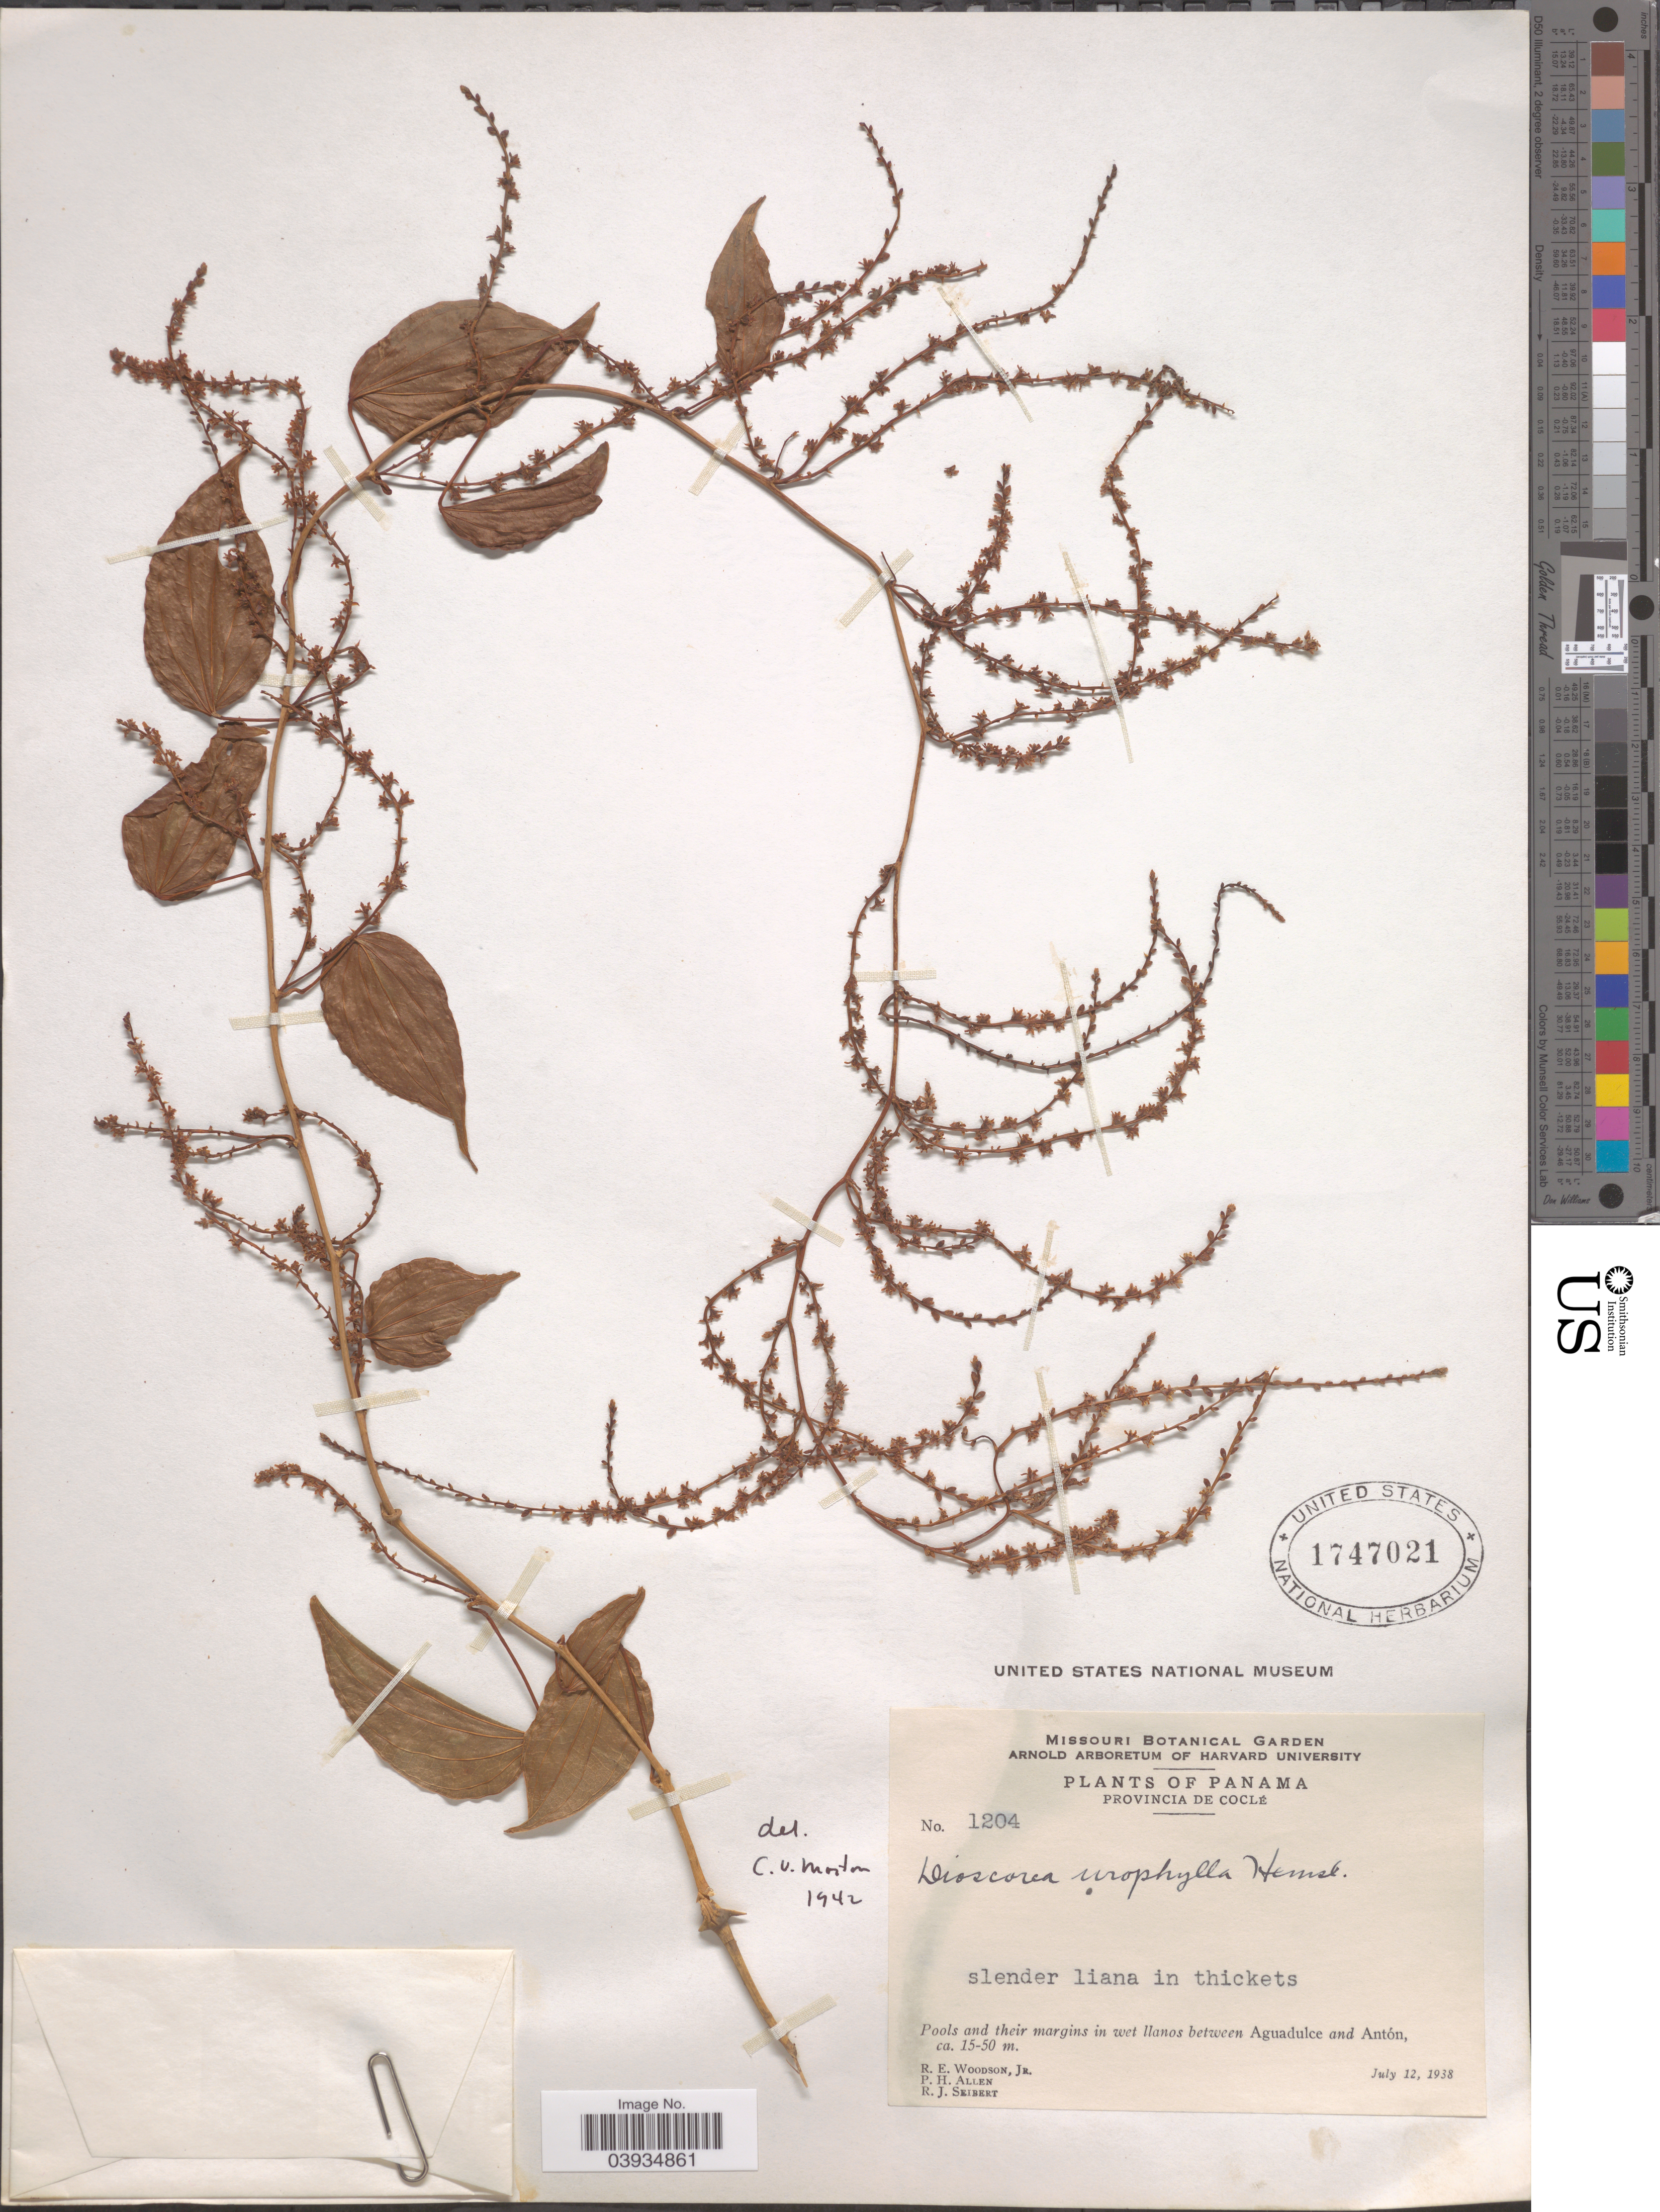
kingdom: Plantae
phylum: Tracheophyta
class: Liliopsida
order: Dioscoreales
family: Dioscoreaceae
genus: Dioscorea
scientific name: Dioscorea urophylla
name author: Hemsl.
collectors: R. E. Woodson, P. H. Allen & R. J. Seibert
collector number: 1204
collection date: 1938-07-12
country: Panama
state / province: Cocle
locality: In thickets. Pools and their margins in wet llanos between Aguadulce and Antón.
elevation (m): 15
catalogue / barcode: US 1747021